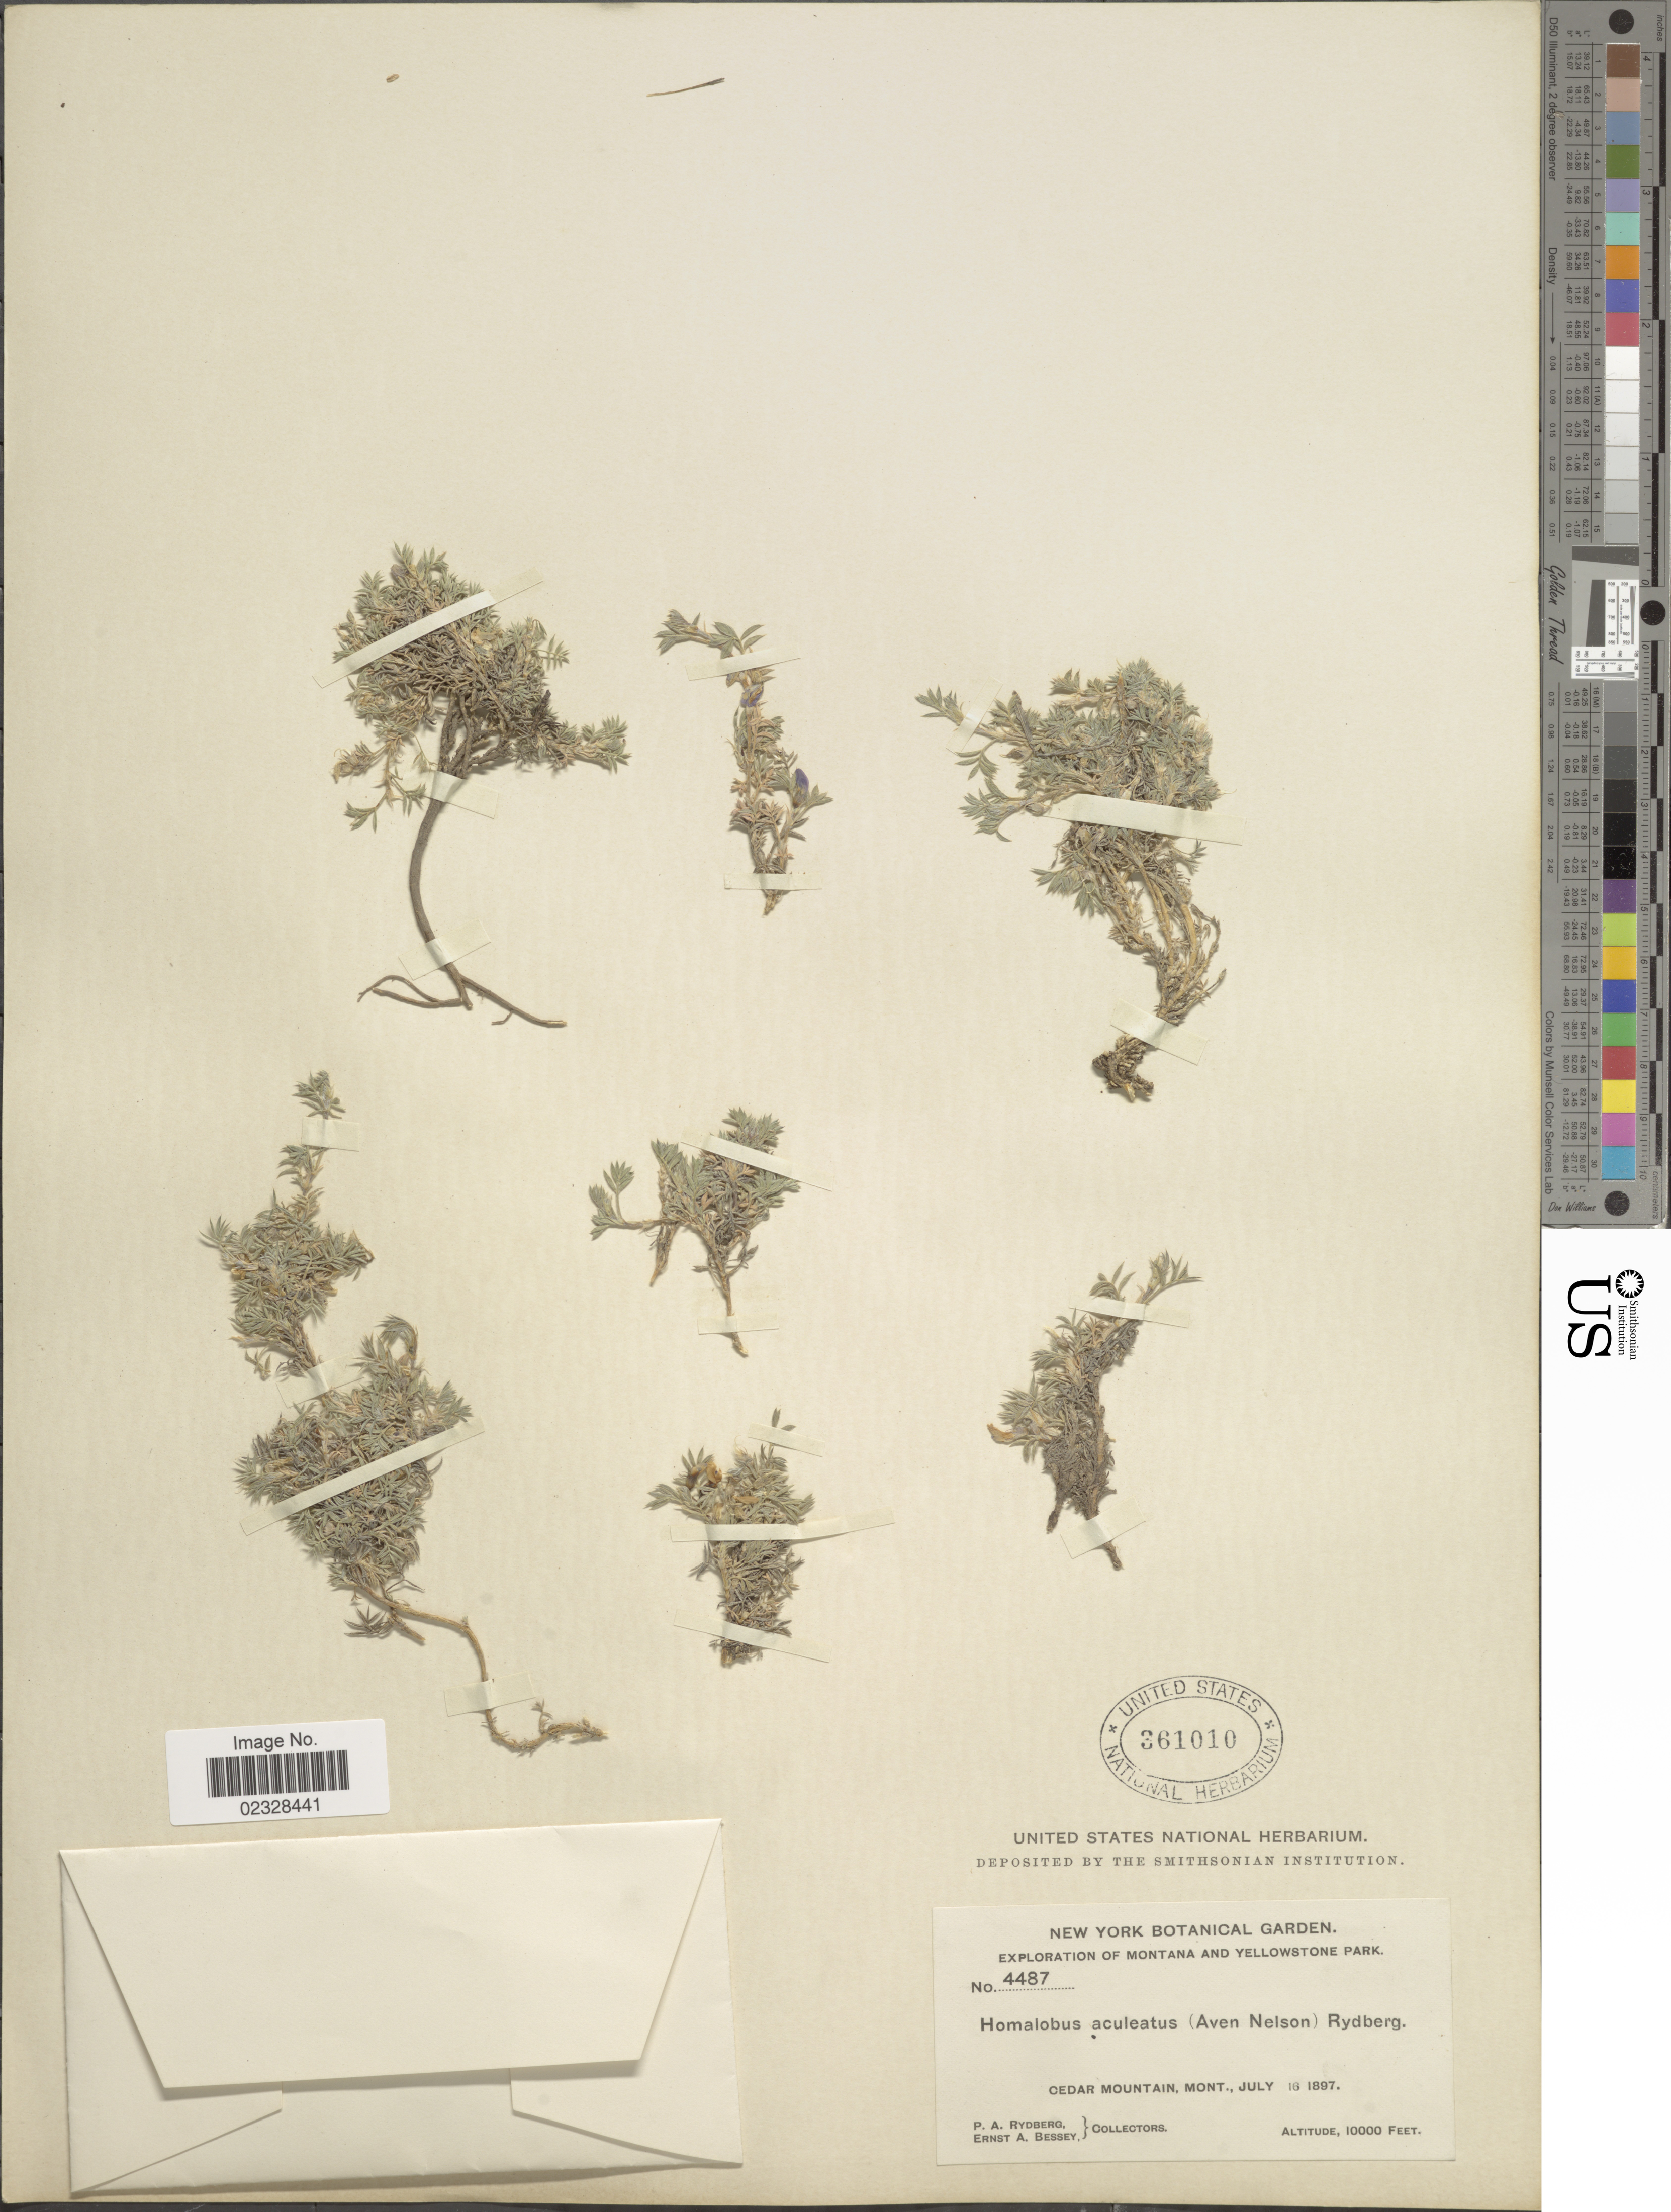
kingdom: Plantae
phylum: Tracheophyta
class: Magnoliopsida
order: Fabales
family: Fabaceae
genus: Astragalus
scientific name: Astragalus aculeatus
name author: A. Nelson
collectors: P. A. Rydberg & E. A. Bessey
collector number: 4487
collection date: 1897-07-16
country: United States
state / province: Montana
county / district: Madison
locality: Cedar Mountain.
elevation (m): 3048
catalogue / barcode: US 361010